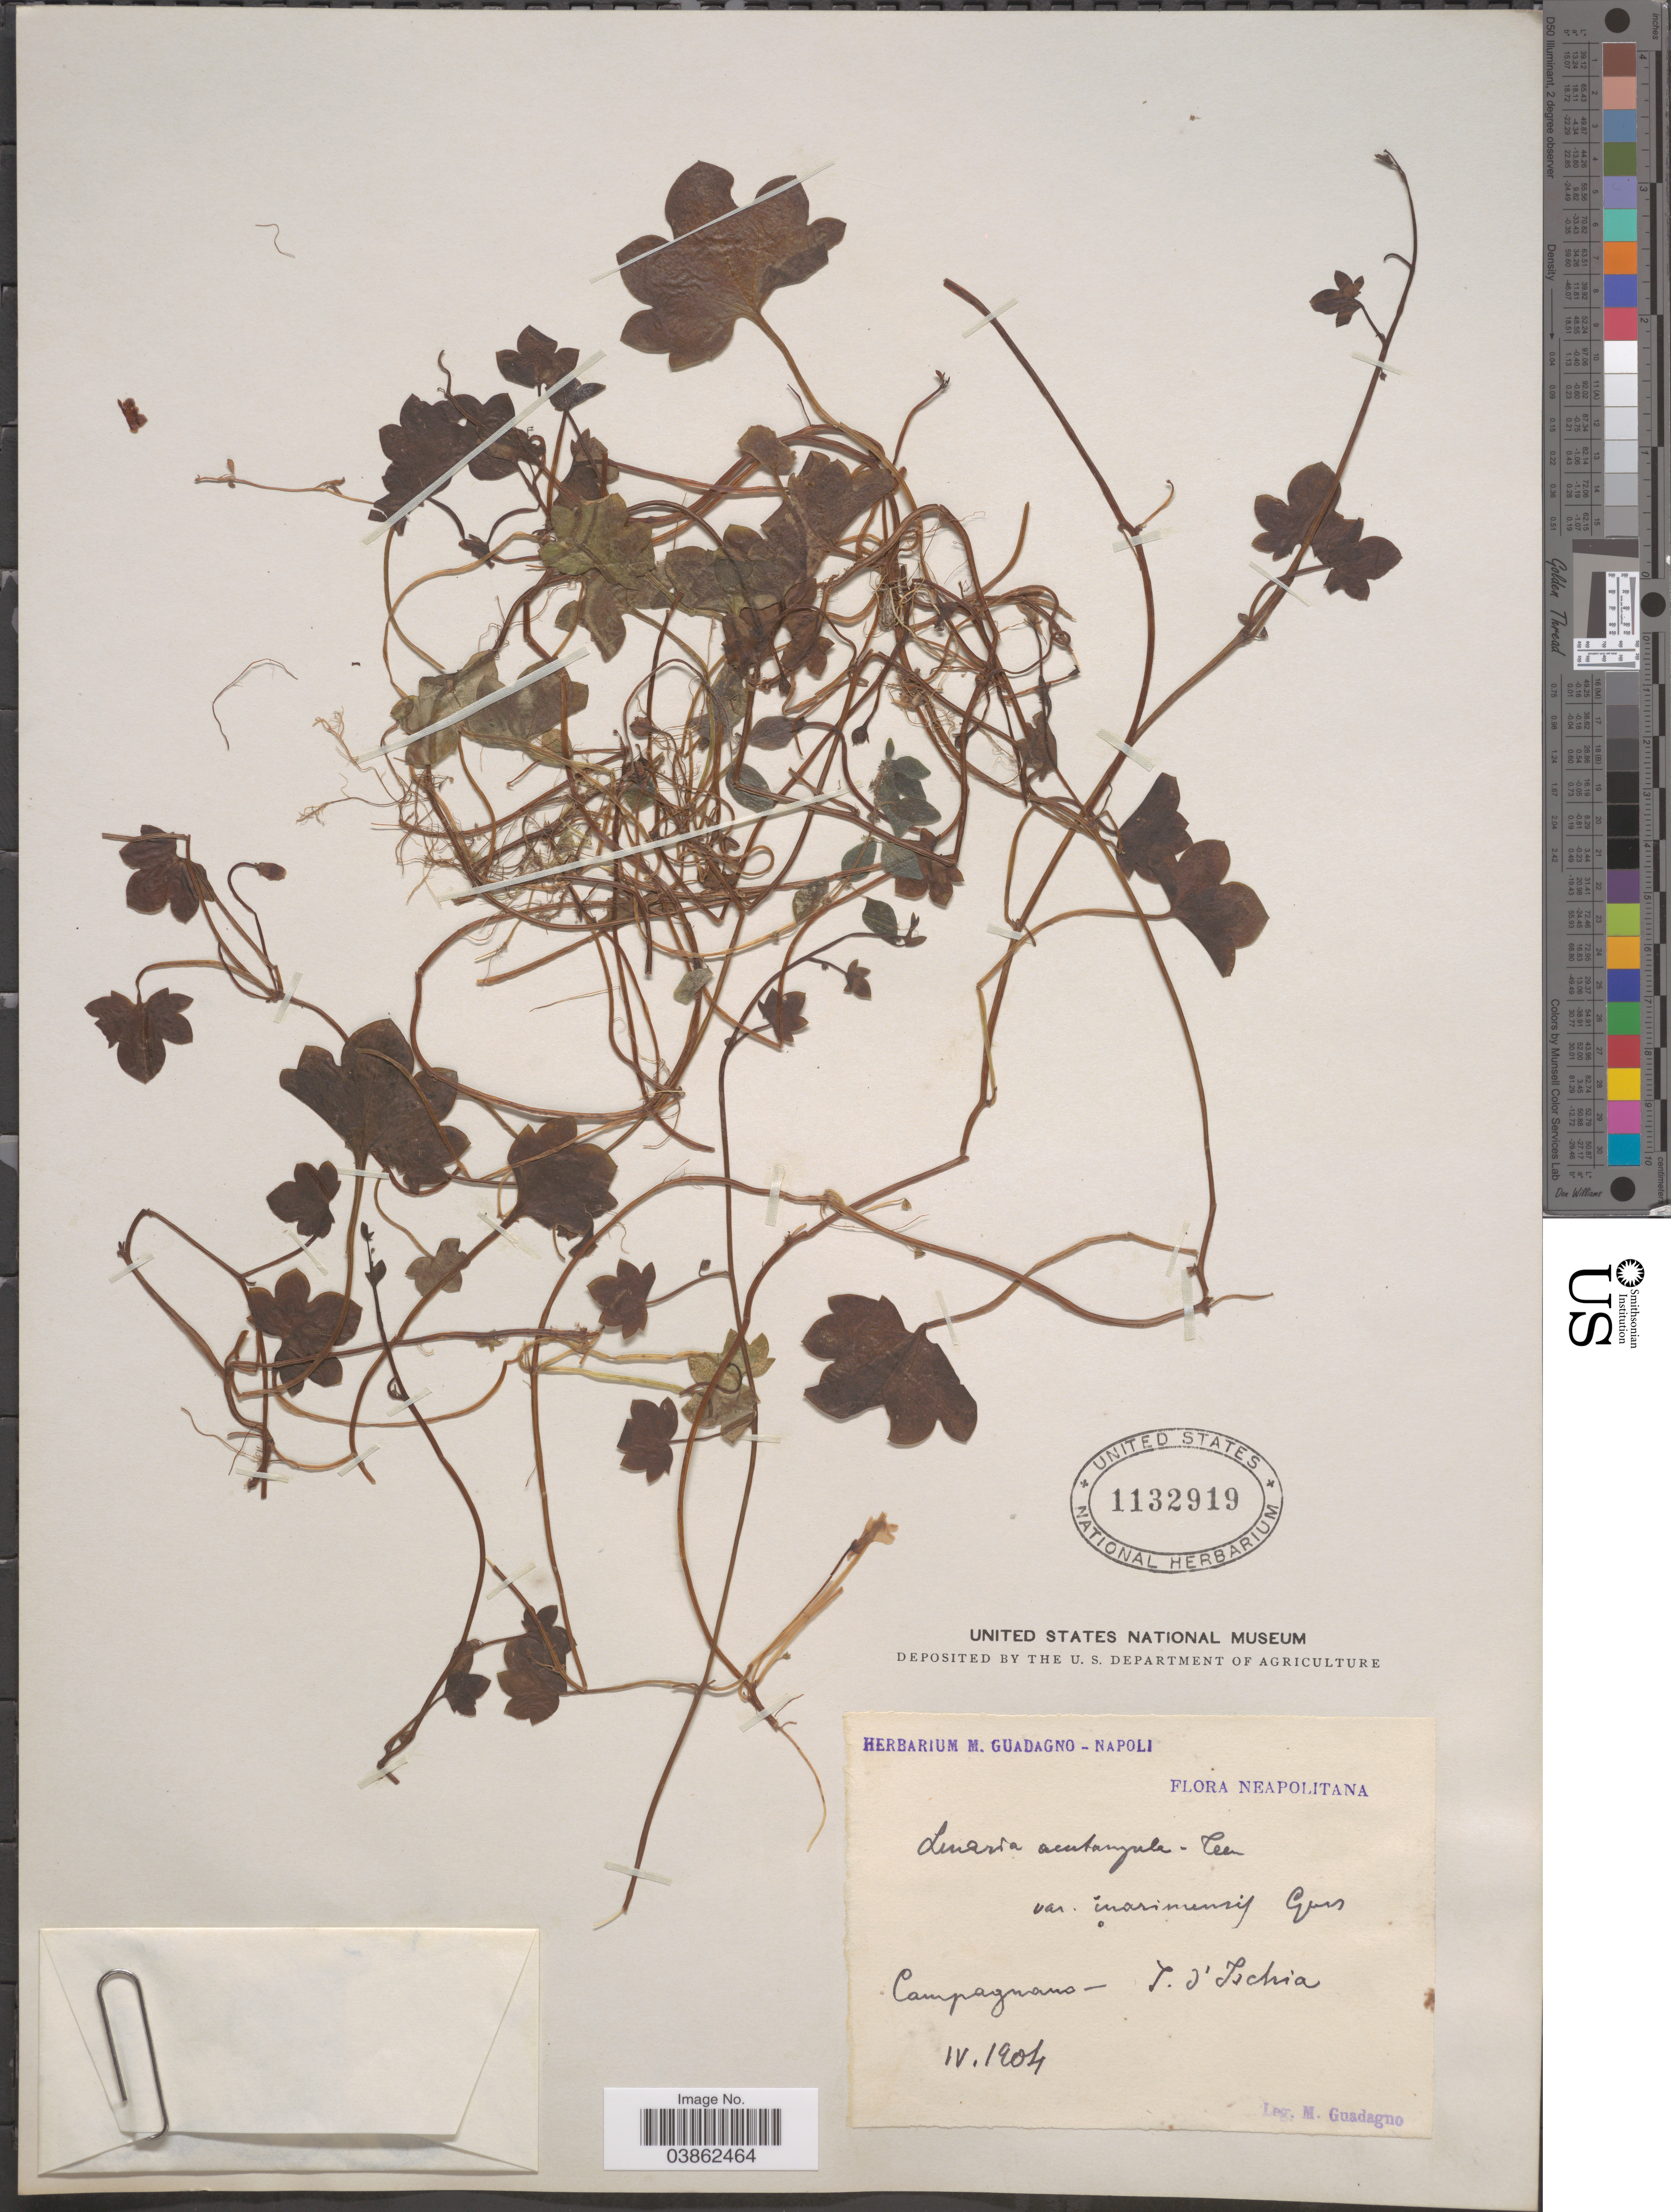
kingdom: Plantae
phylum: Tracheophyta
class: Magnoliopsida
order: Lamiales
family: Plantaginaceae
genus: Cymbalaria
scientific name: Cymbalaria sp.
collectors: M. Guadagno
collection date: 1904-04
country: Italy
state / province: Campania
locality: Campagnano - I. d'Ischia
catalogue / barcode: US 1132919